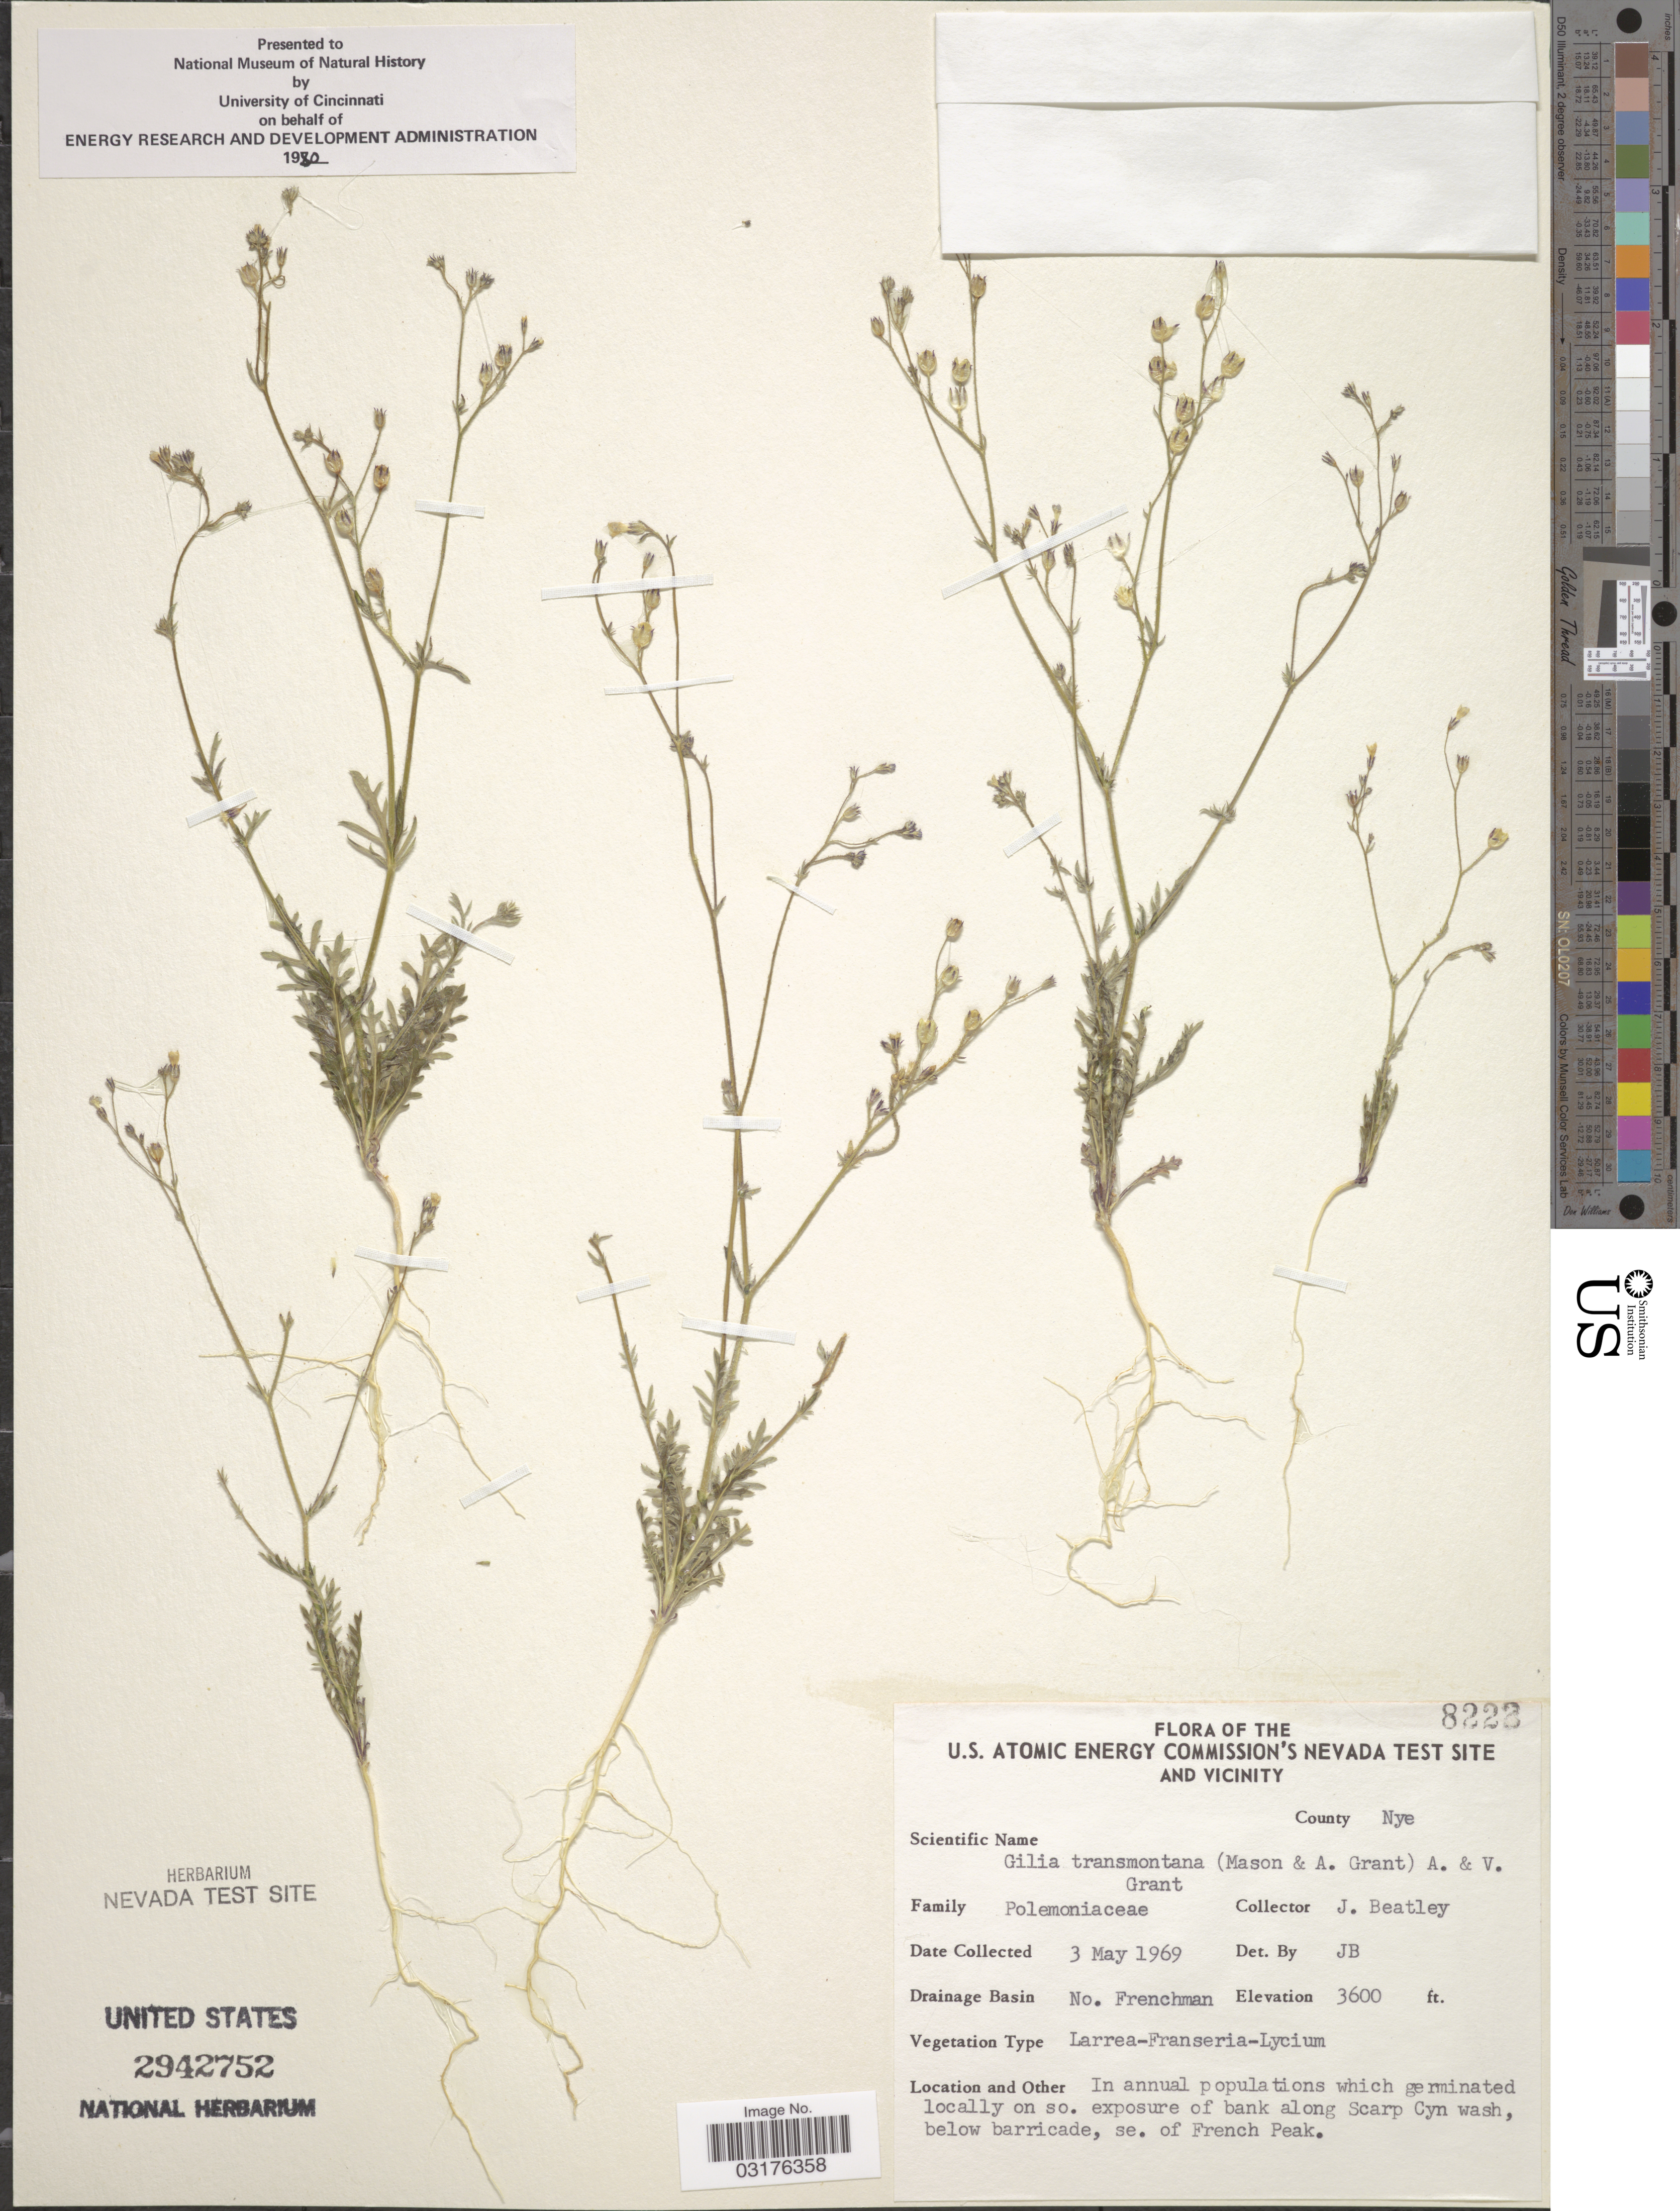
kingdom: Plantae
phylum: Tracheophyta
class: Magnoliopsida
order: Ericales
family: Polemoniaceae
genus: Gilia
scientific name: Gilia transmontana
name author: (H. Mason & A.D. Grant) A.D. Grant & V.E. Grant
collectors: J. C. Beatley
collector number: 8222*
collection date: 1969-05-03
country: United States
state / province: Nevada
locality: U.S. Atomic Energy Commission's Nevada Test Site and Vicinity, County Nye, Drainage Basin No. Frenchman, In annual populations which germinated locally on so. exposure of bank along Scarp Cyn wash, below barricade, se. of French Peak.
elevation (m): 1097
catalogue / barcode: US 2942752